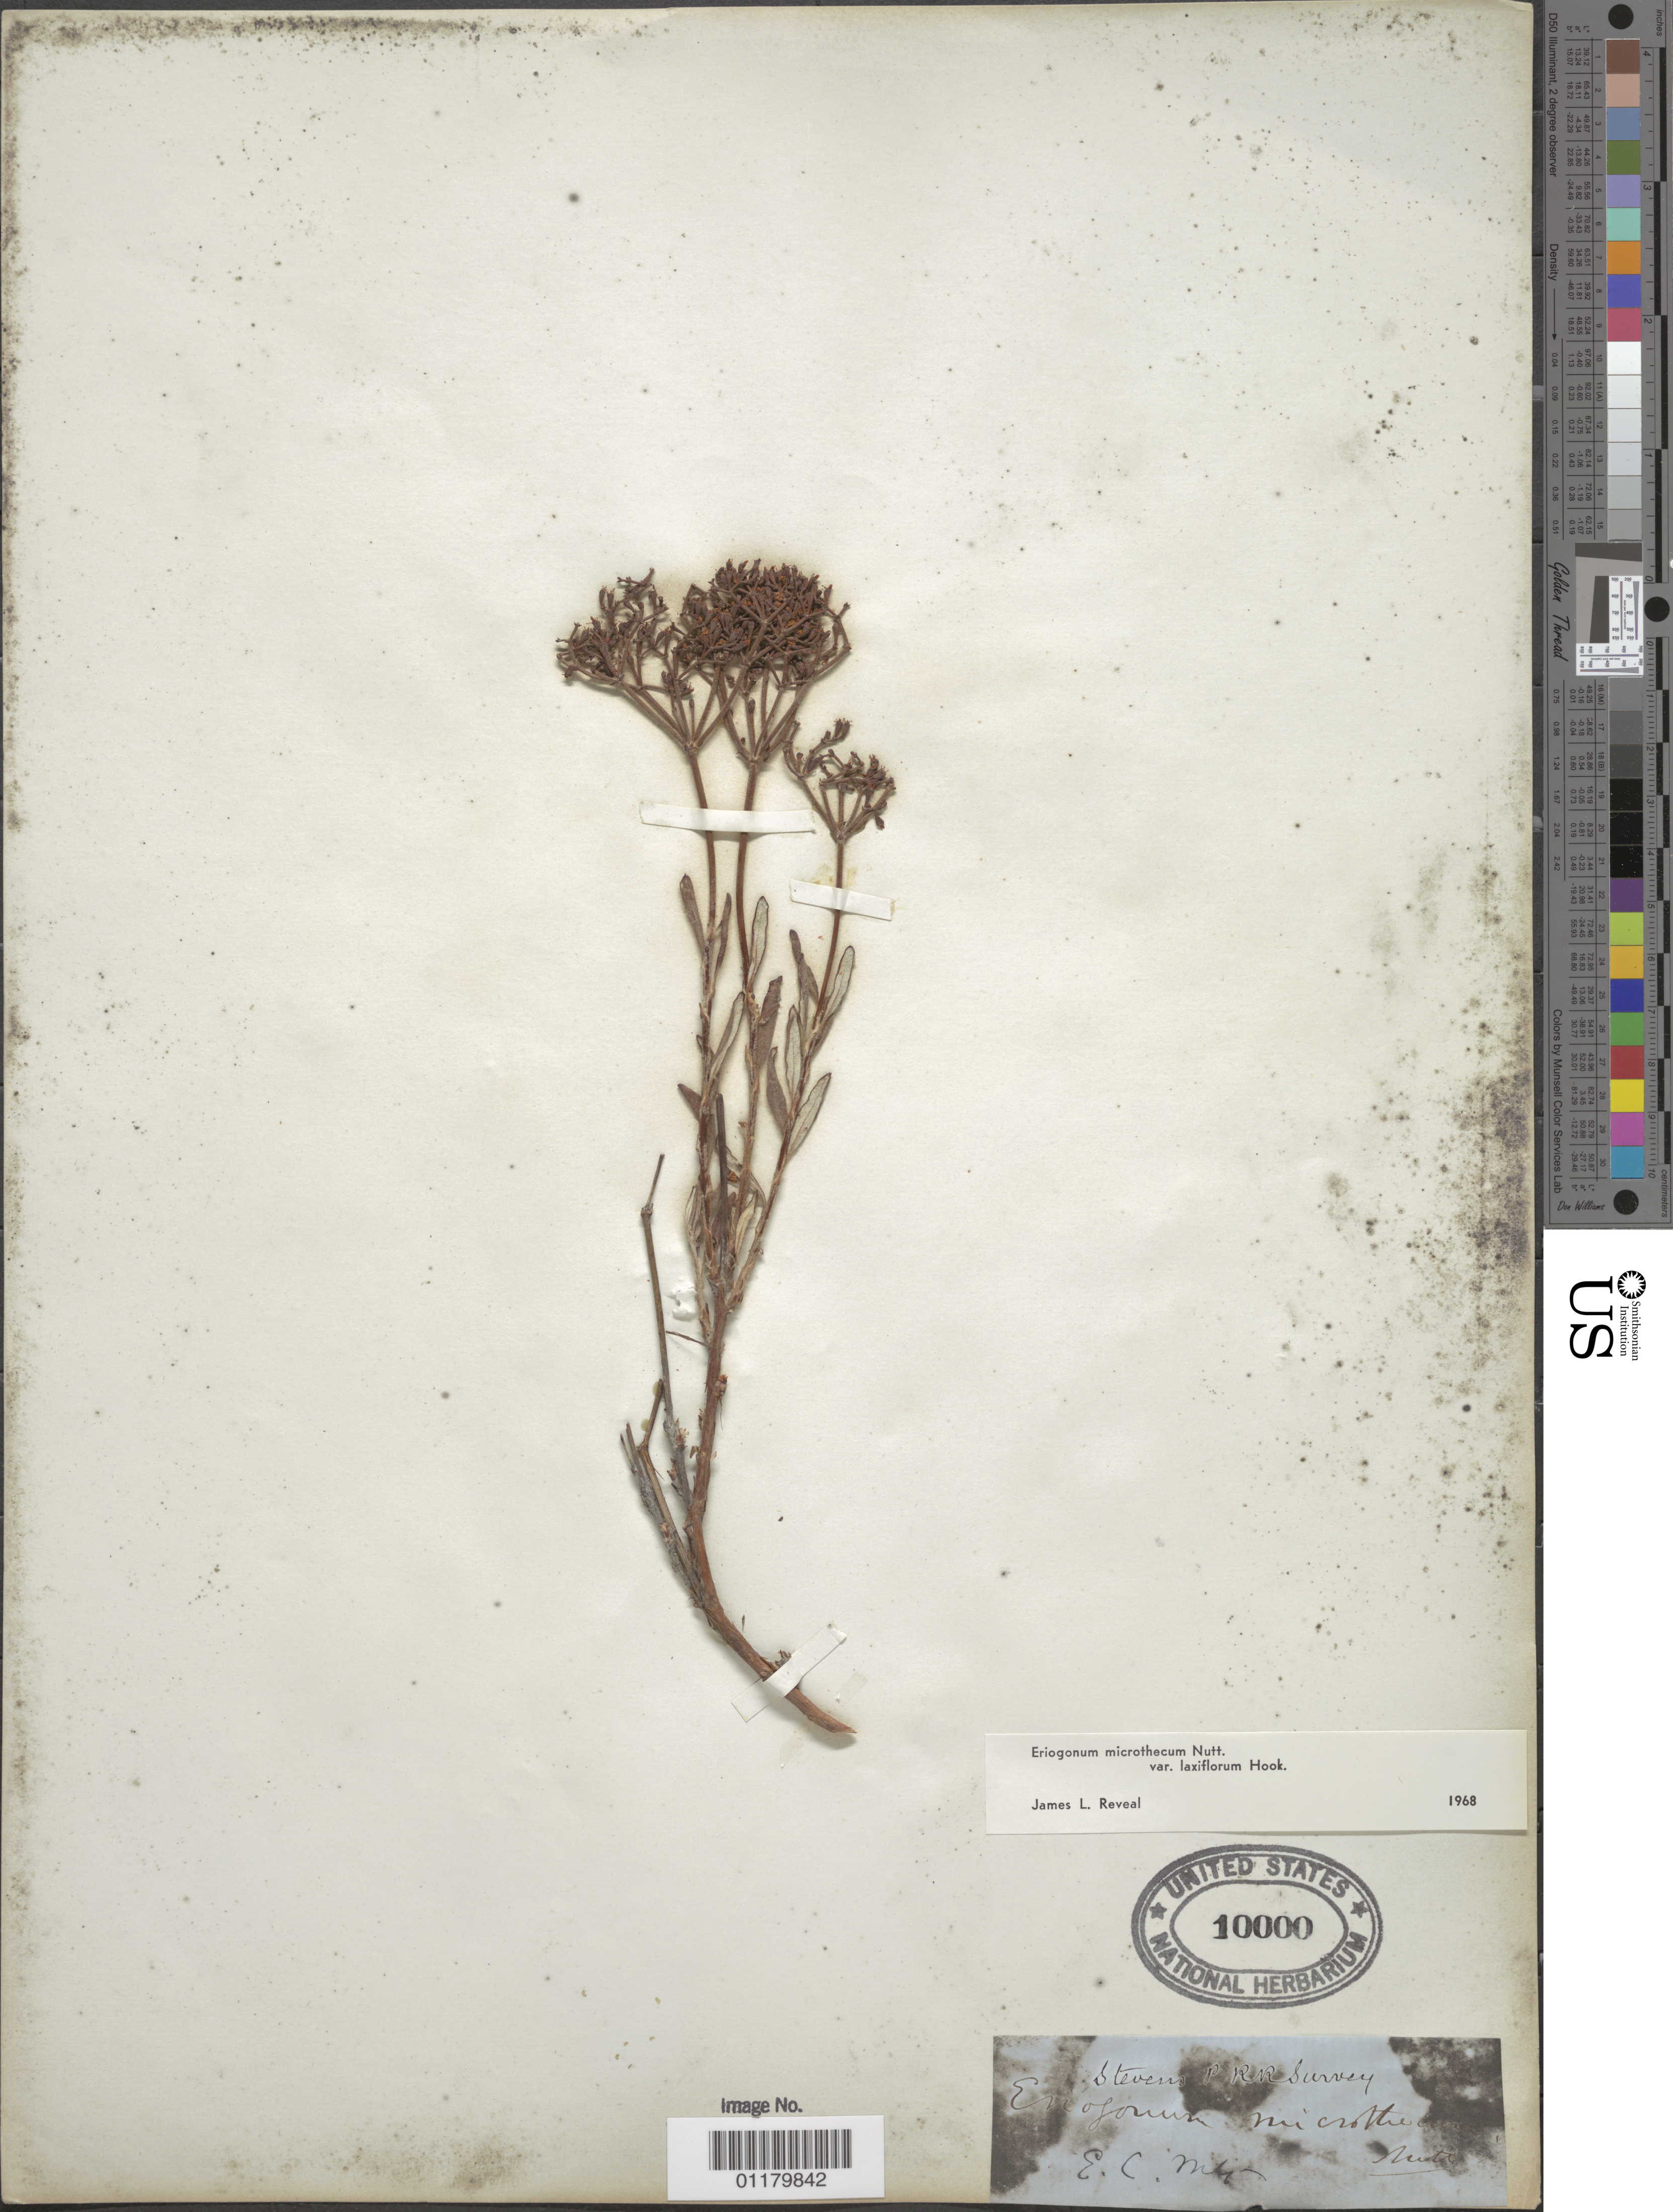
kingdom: Plantae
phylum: Tracheophyta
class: Magnoliopsida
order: Caryophyllales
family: Polygonaceae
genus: Eriogonum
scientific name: Eriogonum microtheca var. laxiflorum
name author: Hook.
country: Canada / United States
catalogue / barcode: US 10000